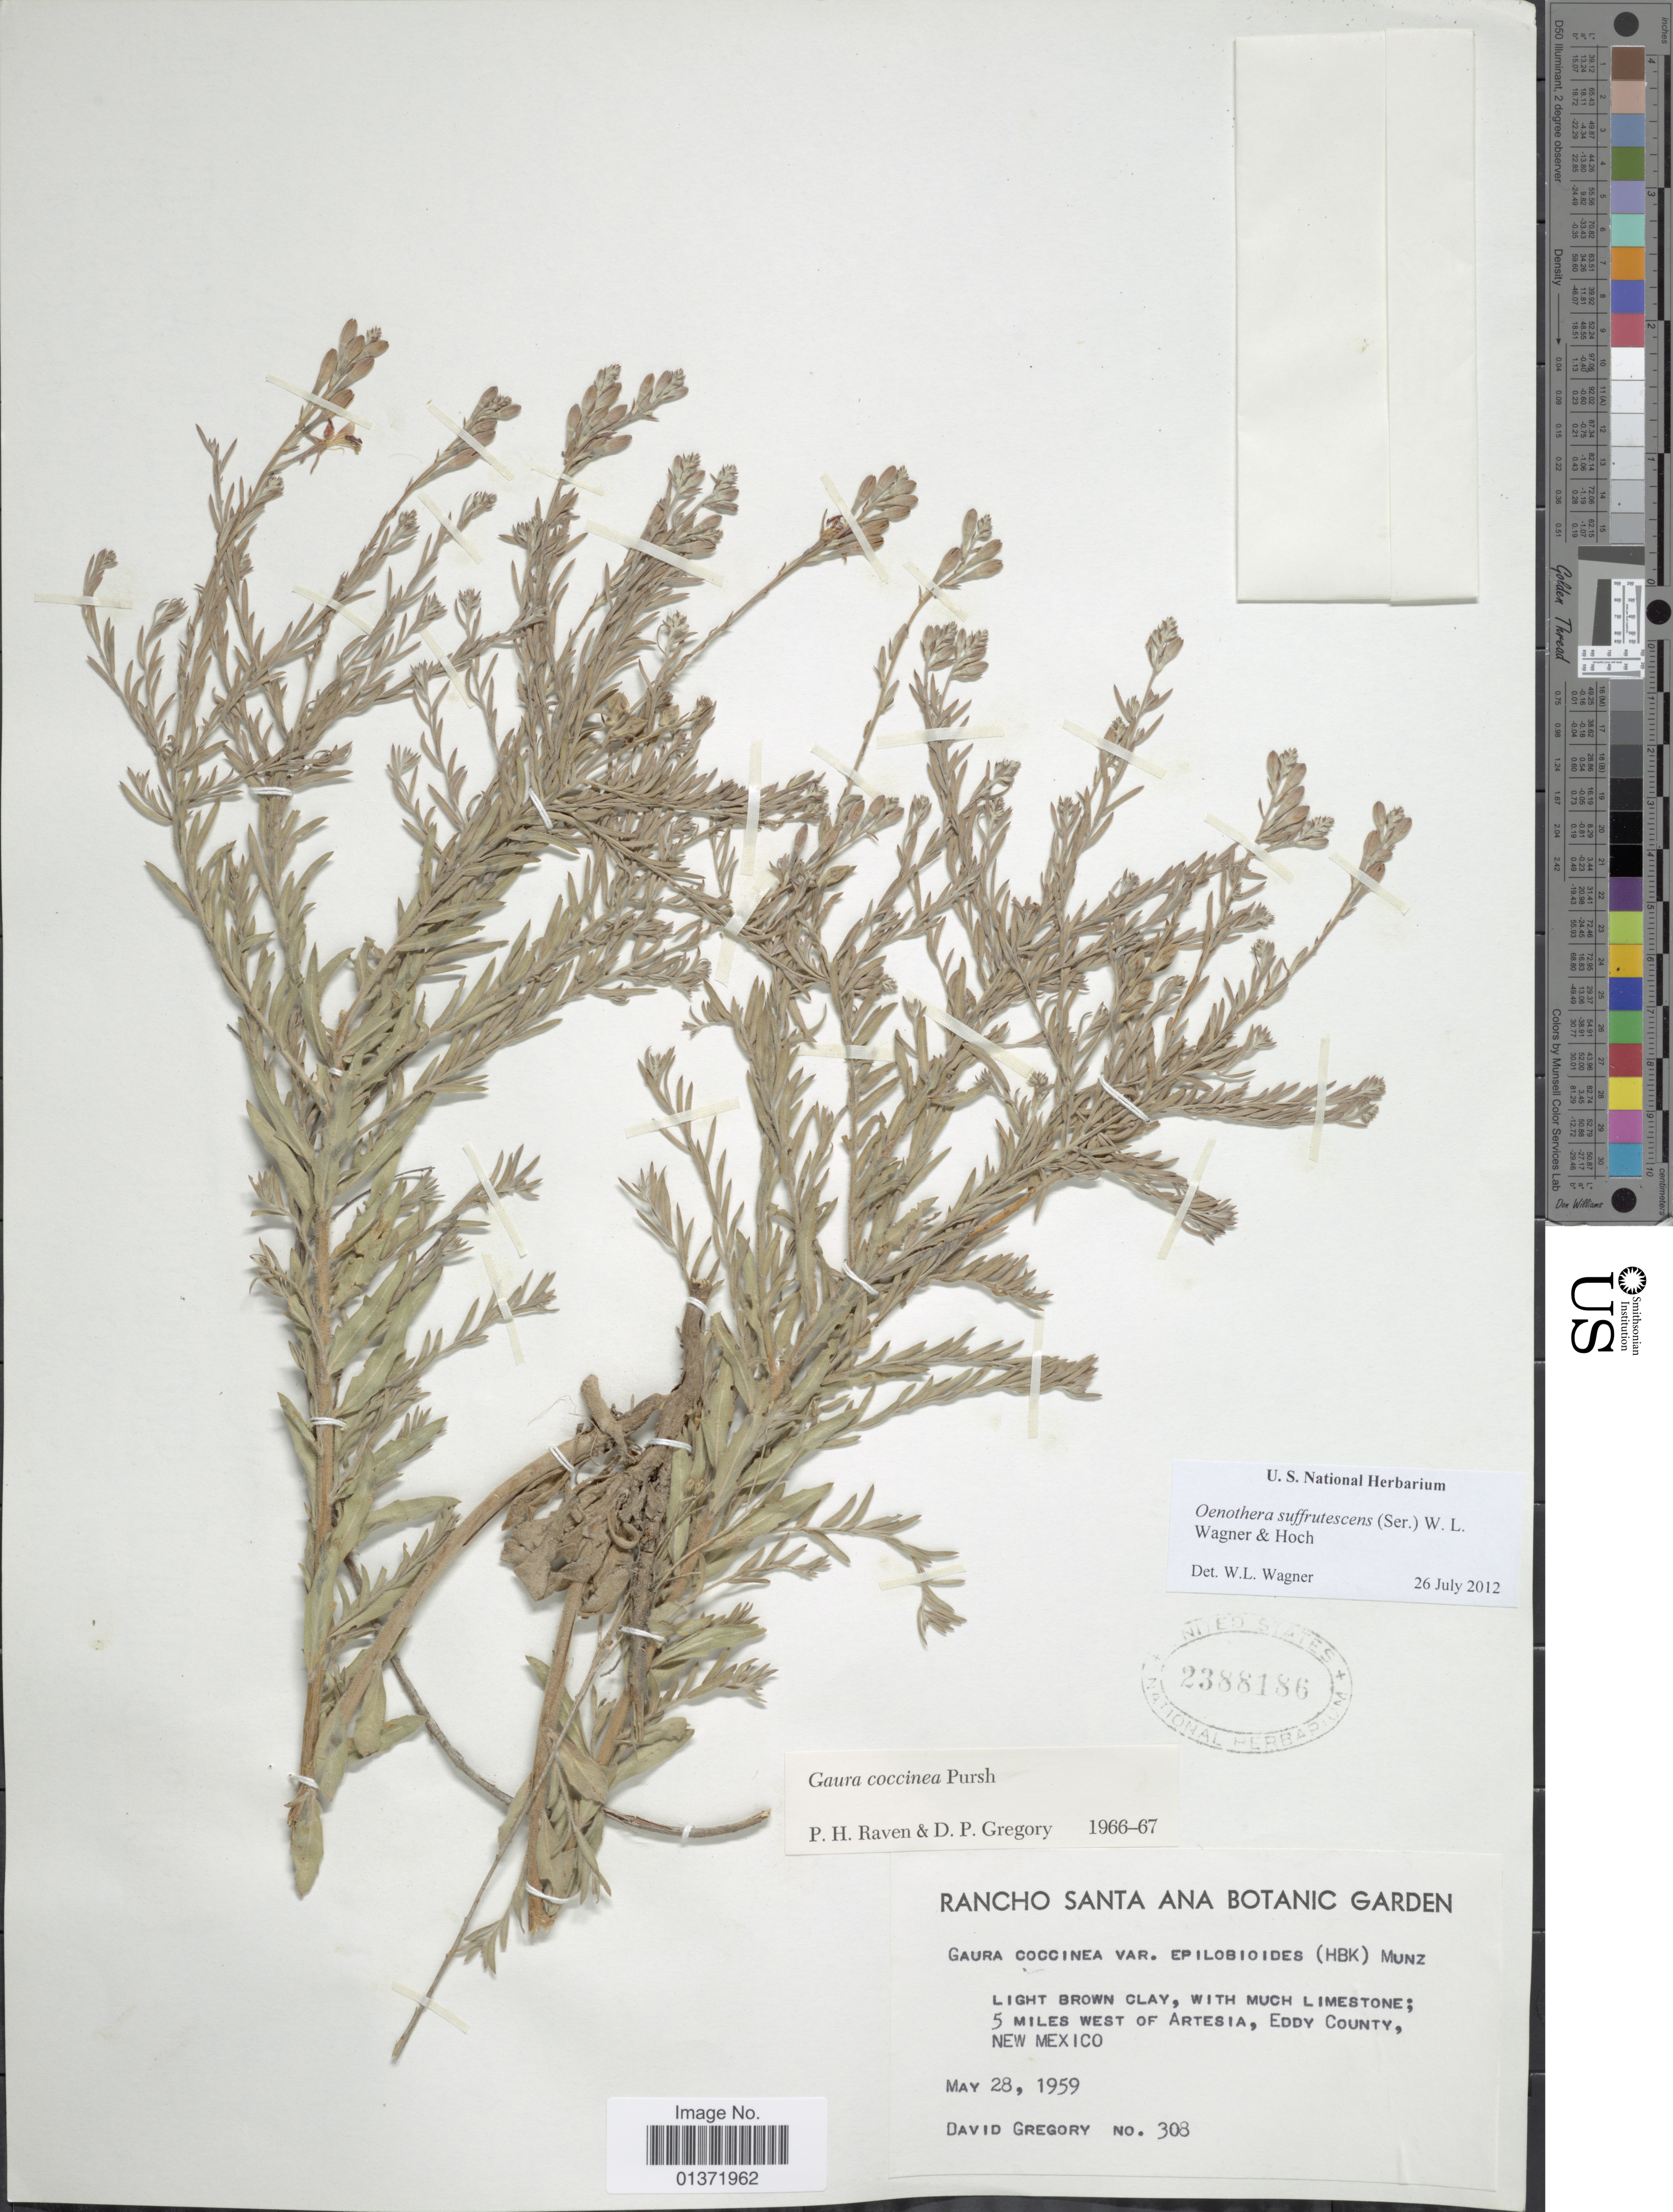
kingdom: Plantae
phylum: Tracheophyta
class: Magnoliopsida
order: Myrtales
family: Onagraceae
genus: Oenothera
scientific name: Oenothera suffrutescens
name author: (Ser.) W.L. Wagner & Hoch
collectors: D. Gregory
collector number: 308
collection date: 1959-05-28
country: United States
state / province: New Mexico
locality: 5 miles west of Artesia, Eddy County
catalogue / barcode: US 2388186